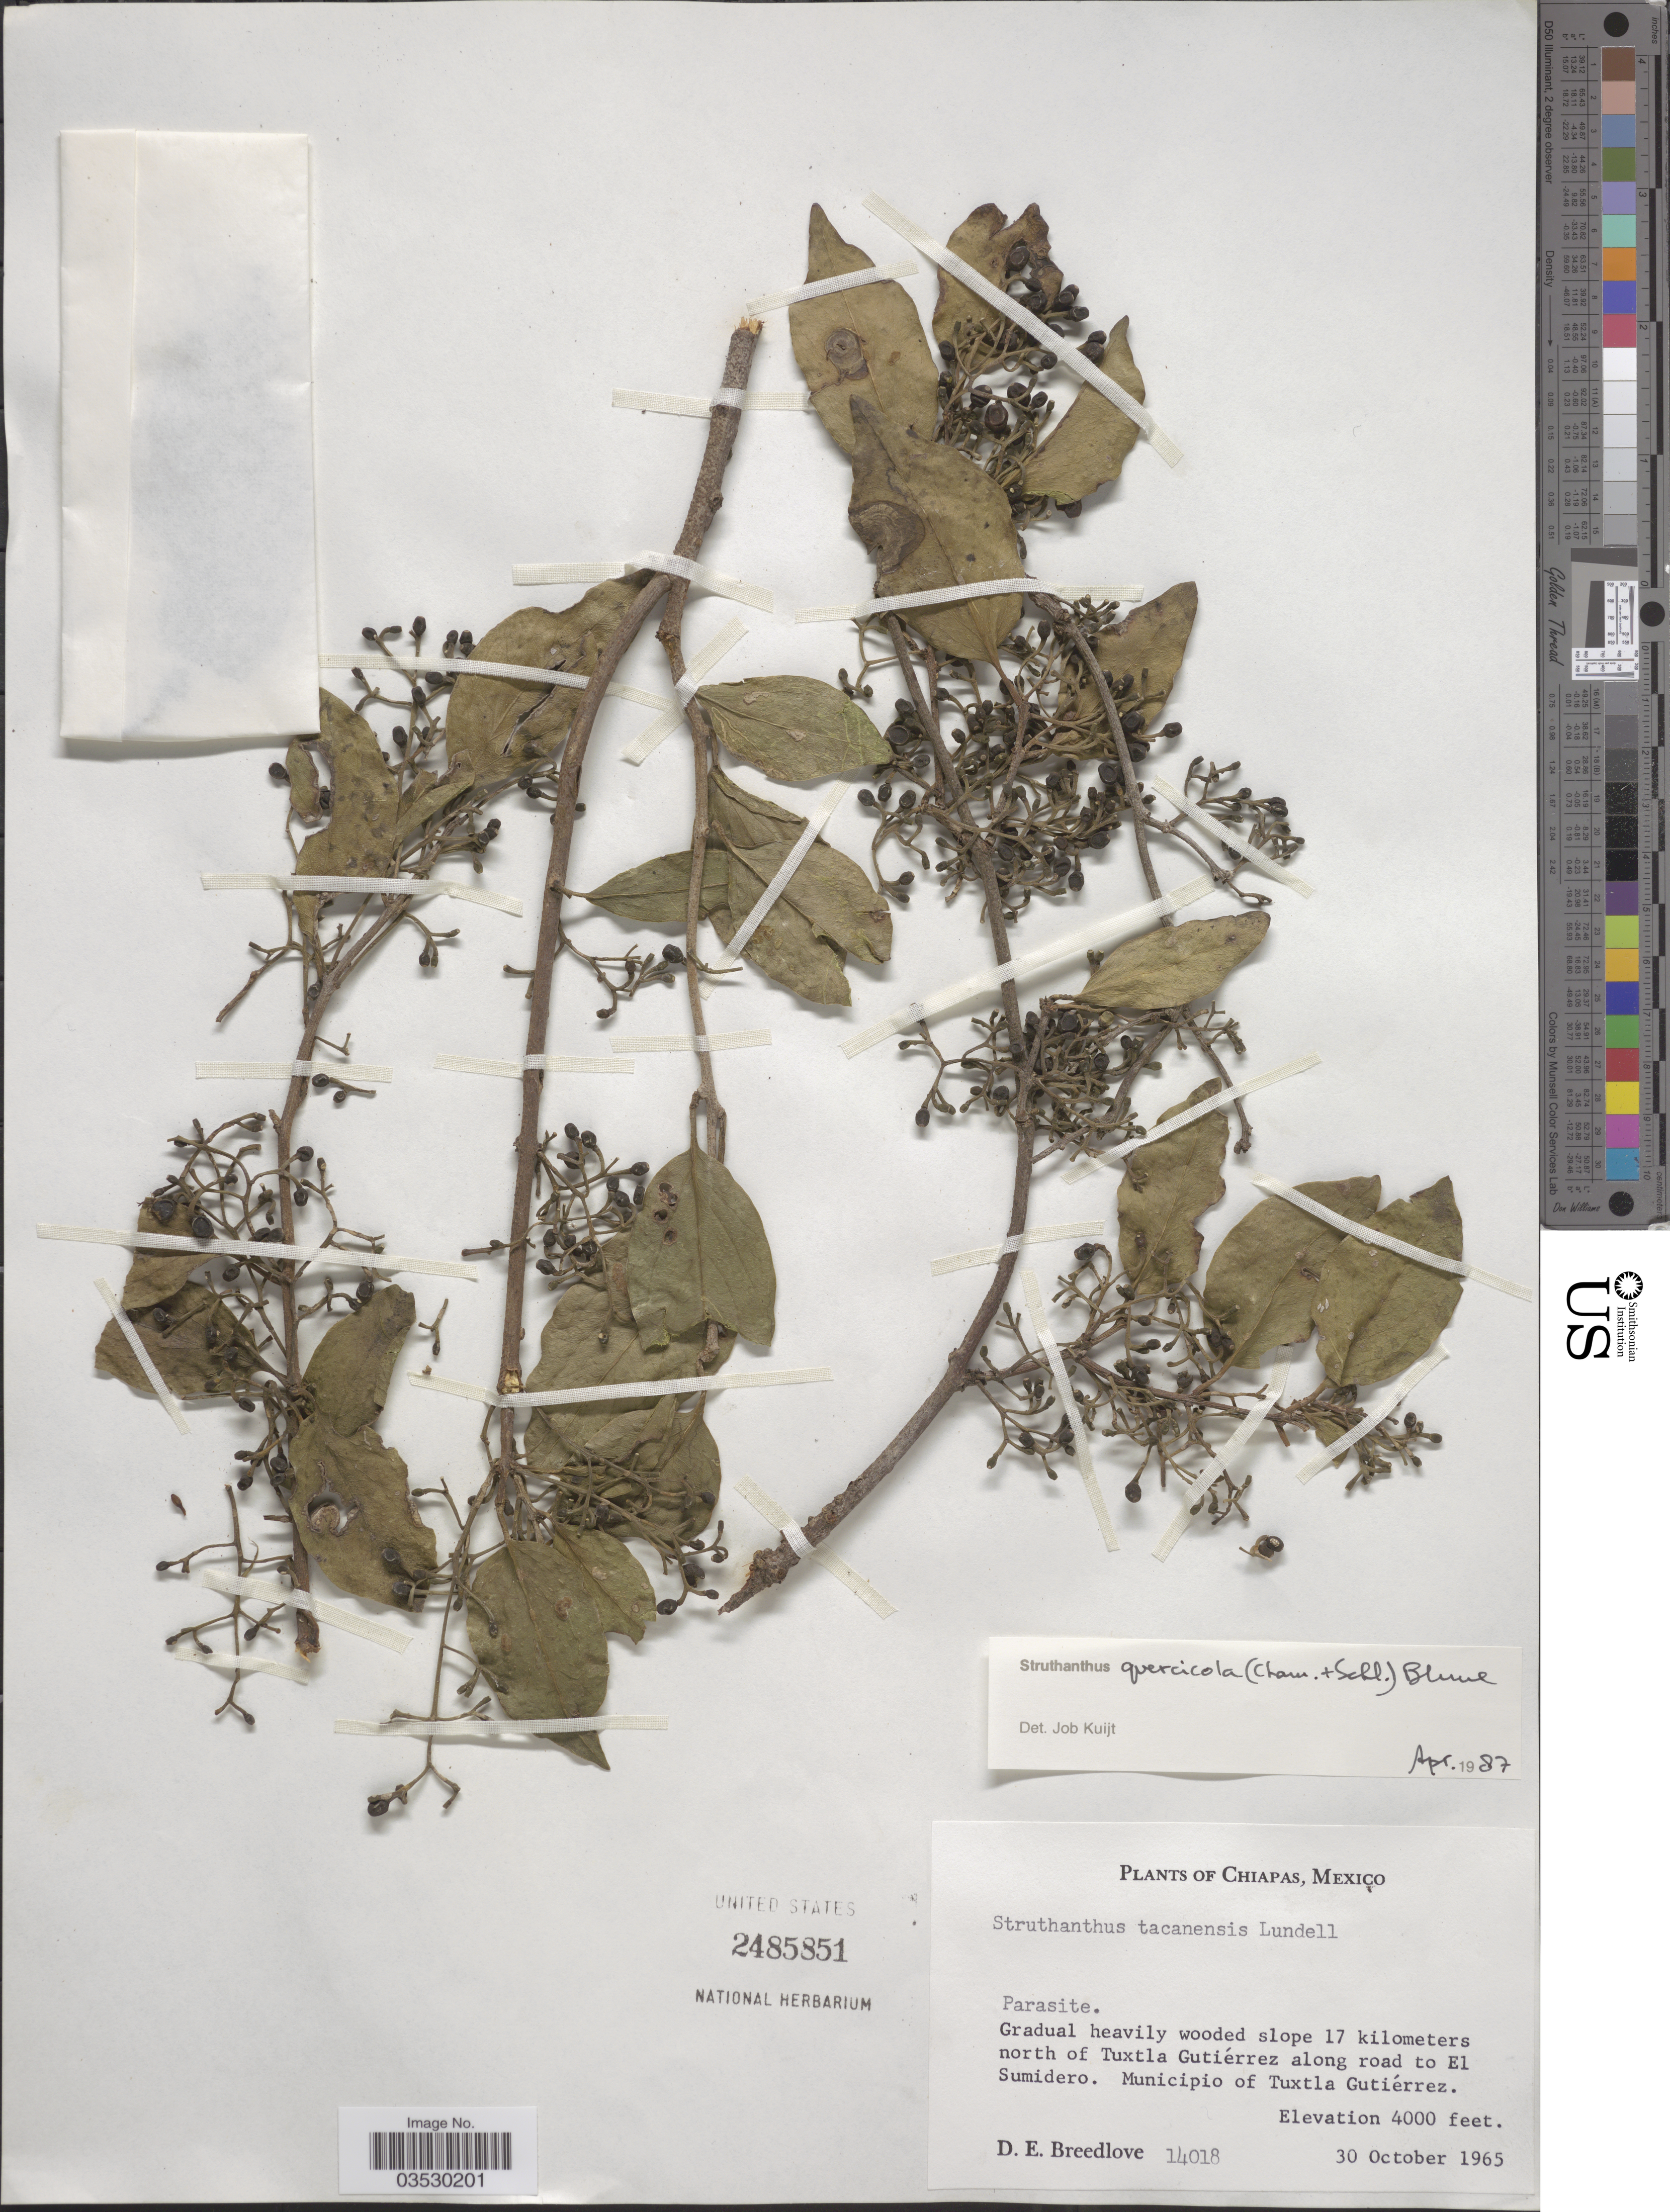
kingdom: Plantae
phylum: Tracheophyta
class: Magnoliopsida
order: Santalales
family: Loranthaceae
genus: Struthanthus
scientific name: Struthanthus quercicola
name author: (Kuijt) Cham. & Schltr.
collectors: D. E. Breedlove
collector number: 14018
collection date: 1965-12-30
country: Mexico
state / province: Chiapas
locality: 17 kilometers north of Tuxtla Gutiérrez along road to El Sumidero. Municipio of Tuxtla Gutiérrez.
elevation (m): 1219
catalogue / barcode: US 2485851